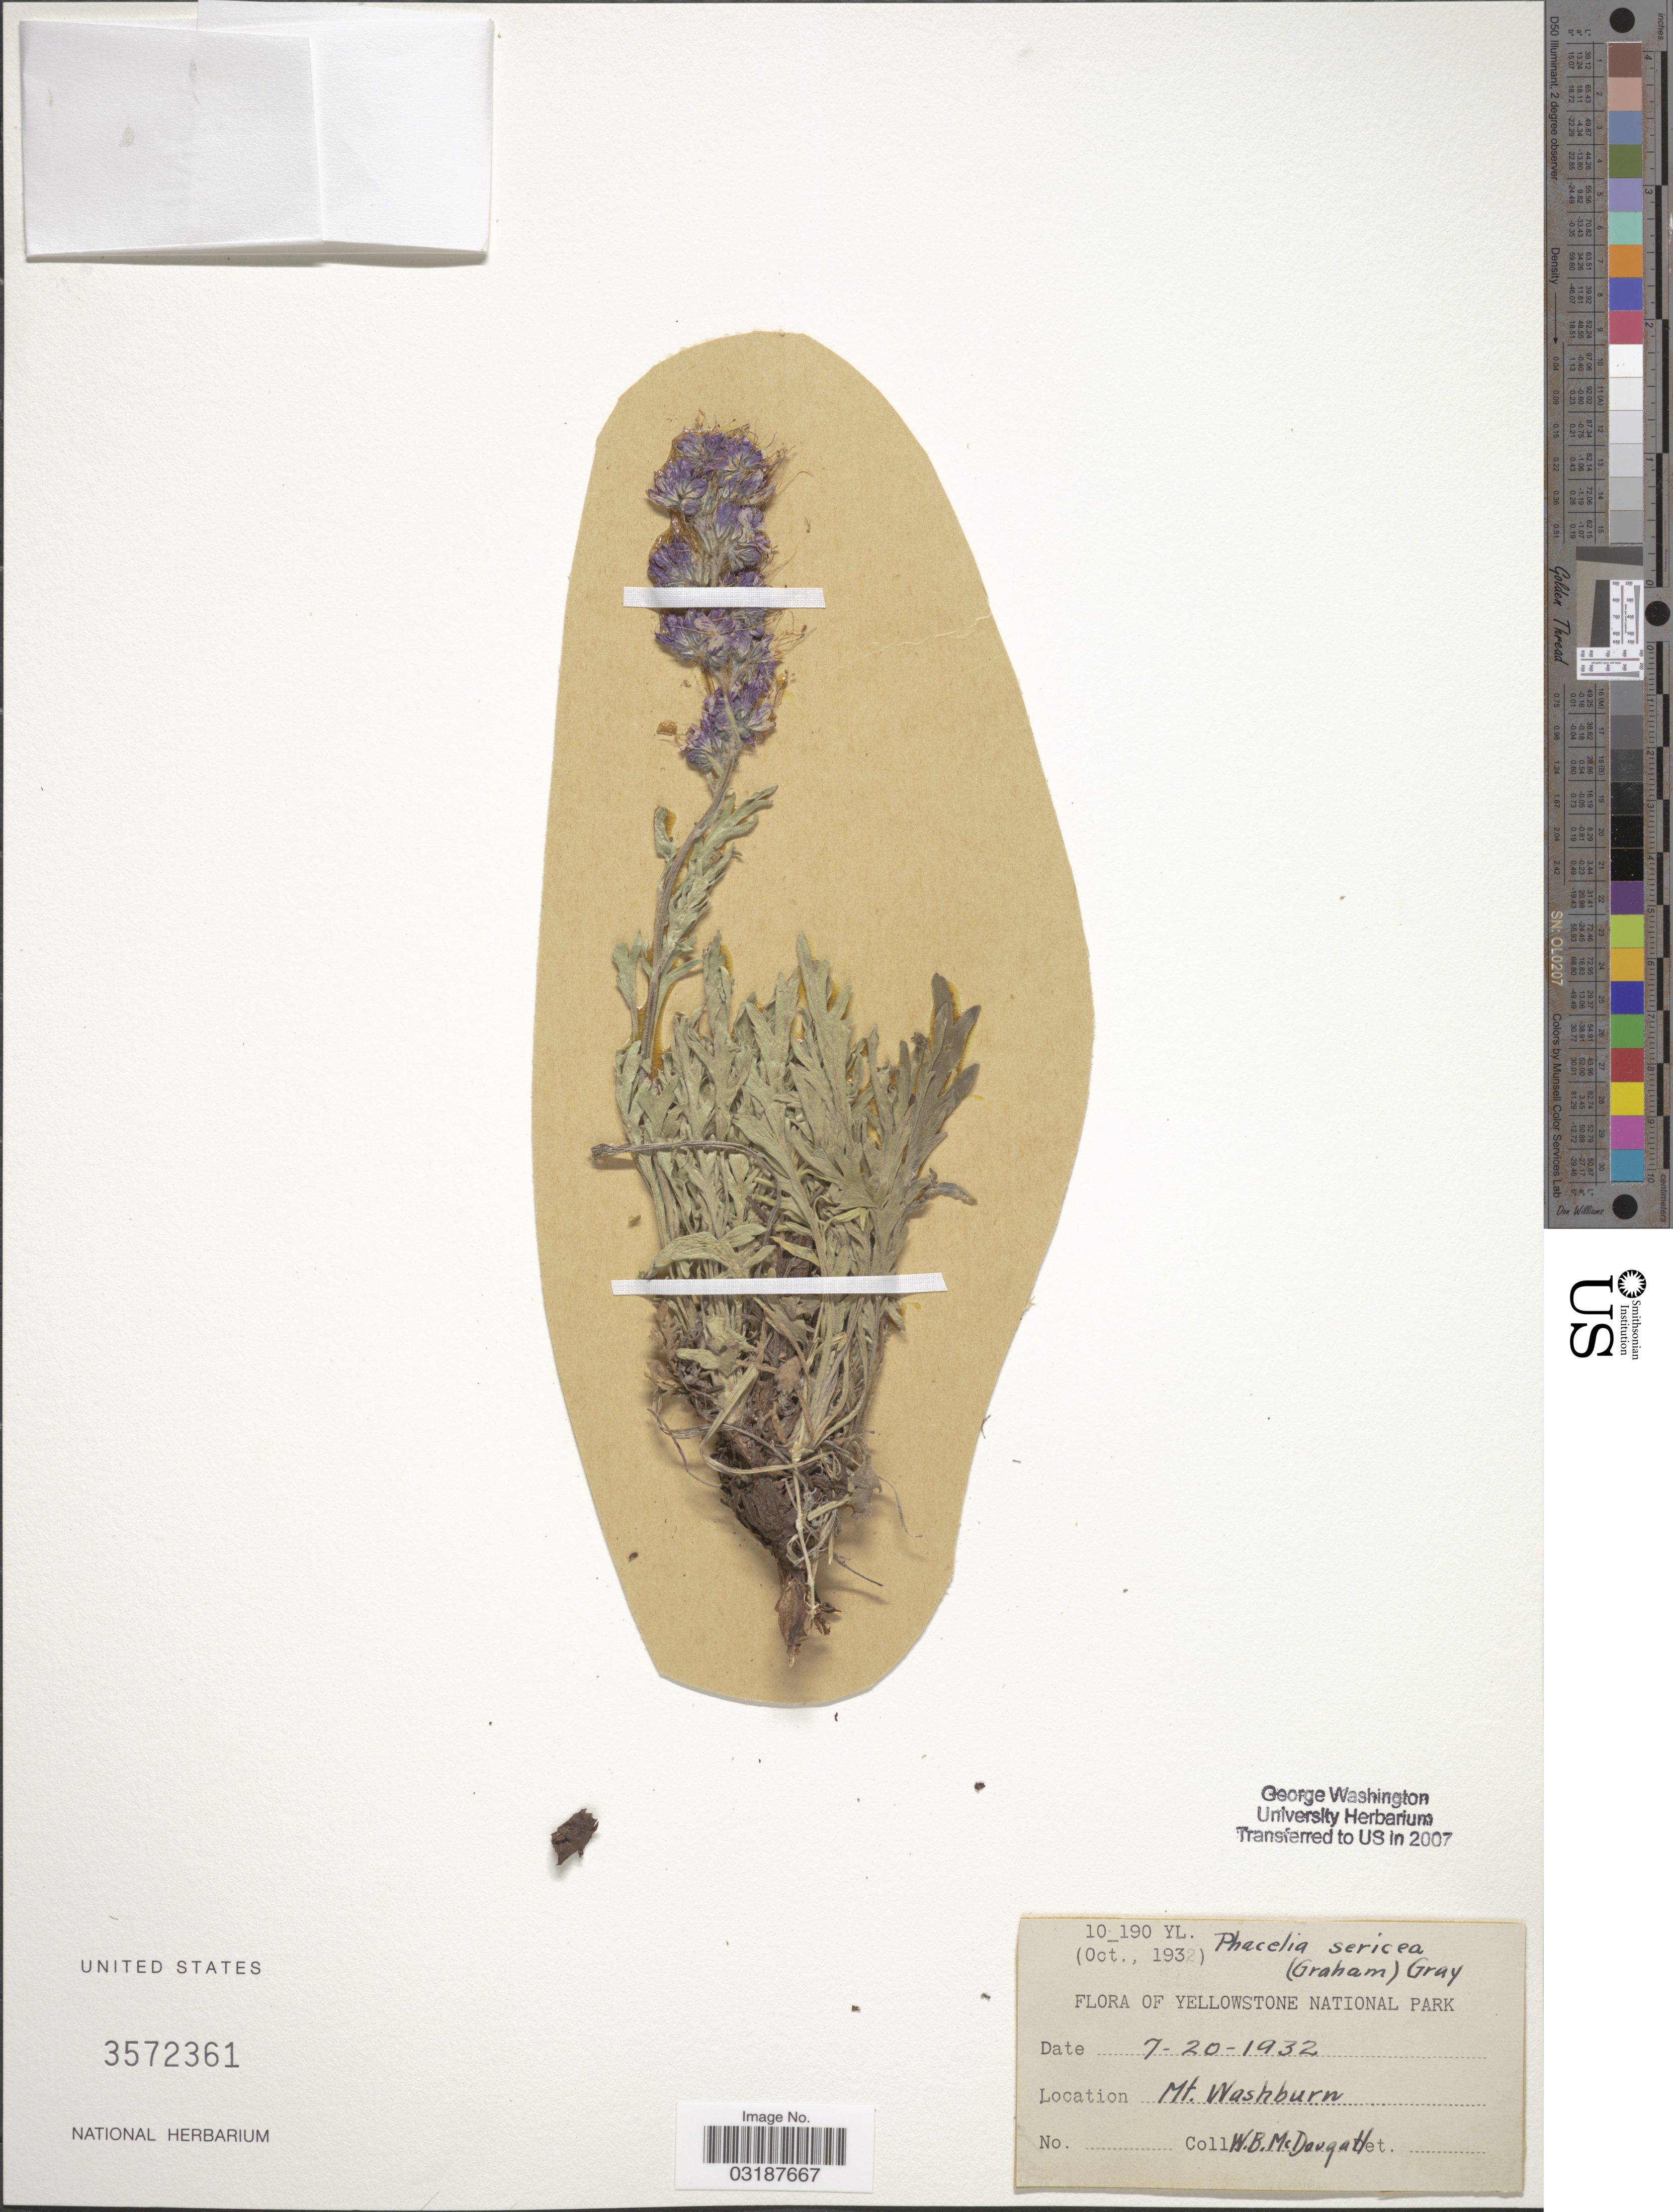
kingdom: Plantae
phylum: Tracheophyta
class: Magnoliopsida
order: Boraginales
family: Hydrophyllaceae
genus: Phacelia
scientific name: Phacelia sericea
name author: (Graham) A. Gray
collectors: W. B. McDougall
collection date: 1932-07-20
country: United States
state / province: Wyoming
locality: Yellowstone National Park. Mt. Washburn.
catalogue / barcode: US 3572361